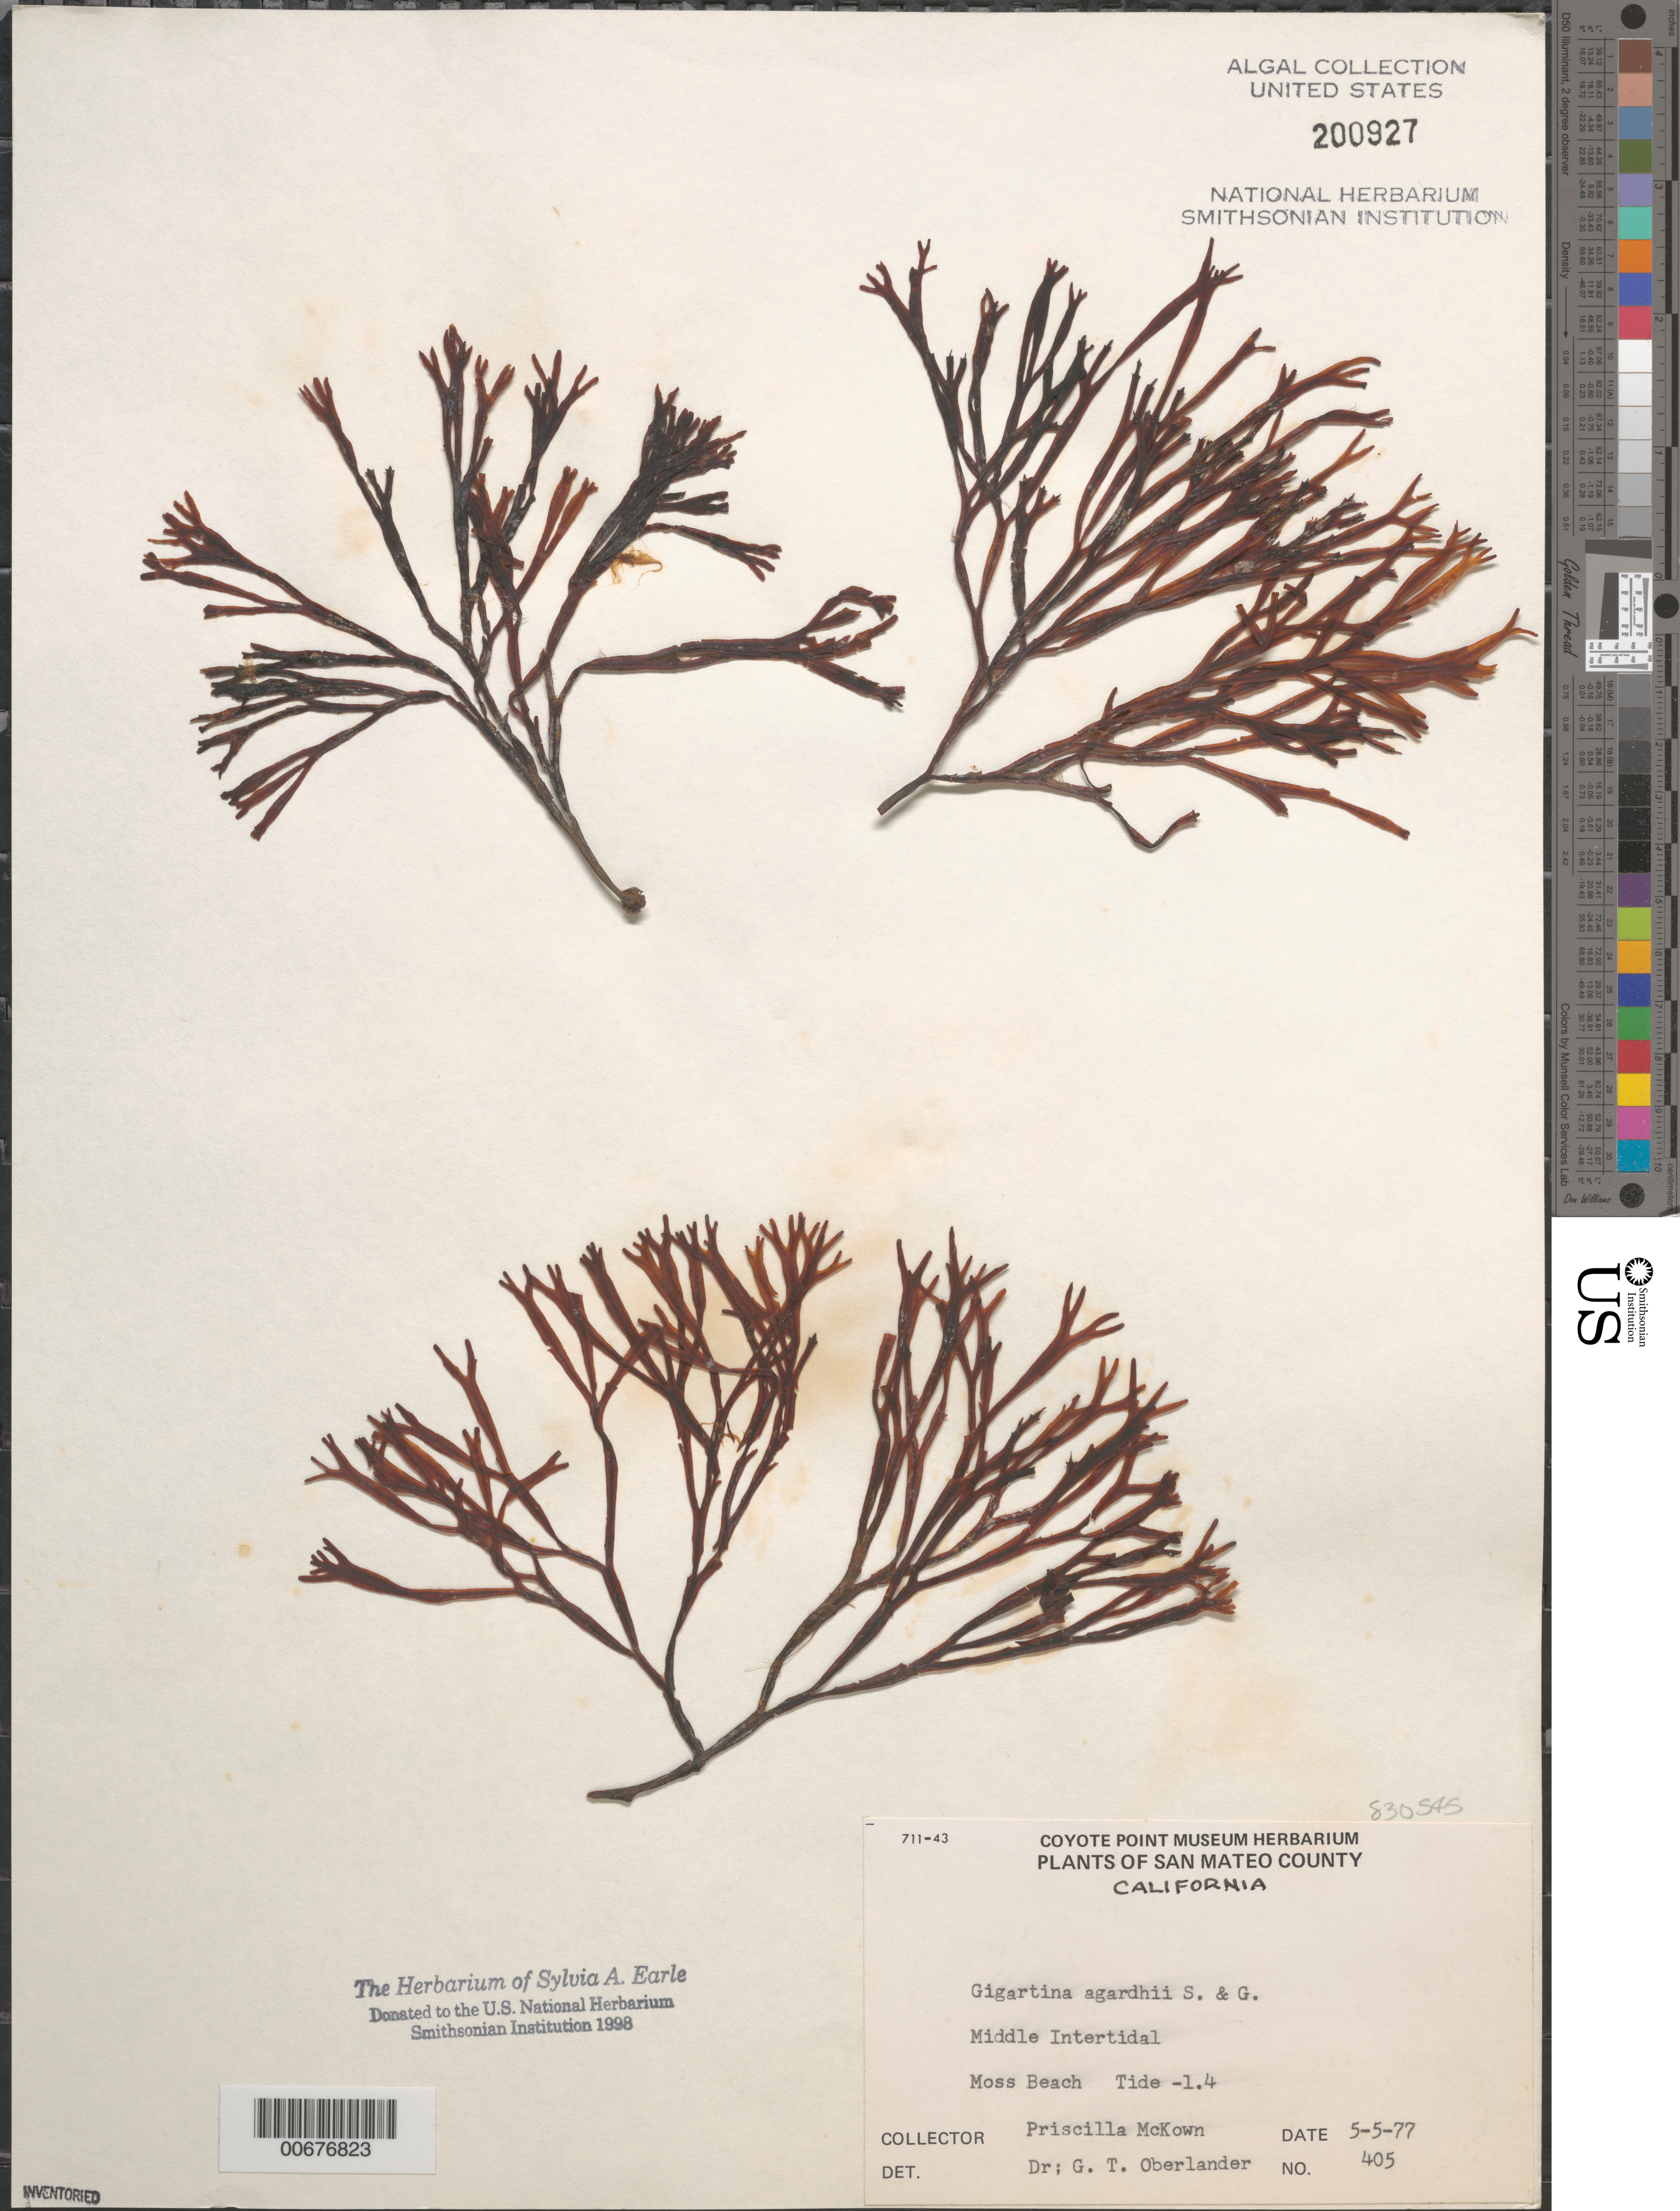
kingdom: Plantae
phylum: Rhodophyta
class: Florideophyceae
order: Gigartinales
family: Phyllophoraceae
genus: Mastocarpus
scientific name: Mastocarpus agardhii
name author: (Setchell & N.L. Gardner) S.C. Lindstrom et al.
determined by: Algae name updating Project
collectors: P. McKown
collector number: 405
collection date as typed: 05 May 1977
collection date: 1977-05-05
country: United States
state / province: California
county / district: San Mateo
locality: Moss Beach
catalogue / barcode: US 200927